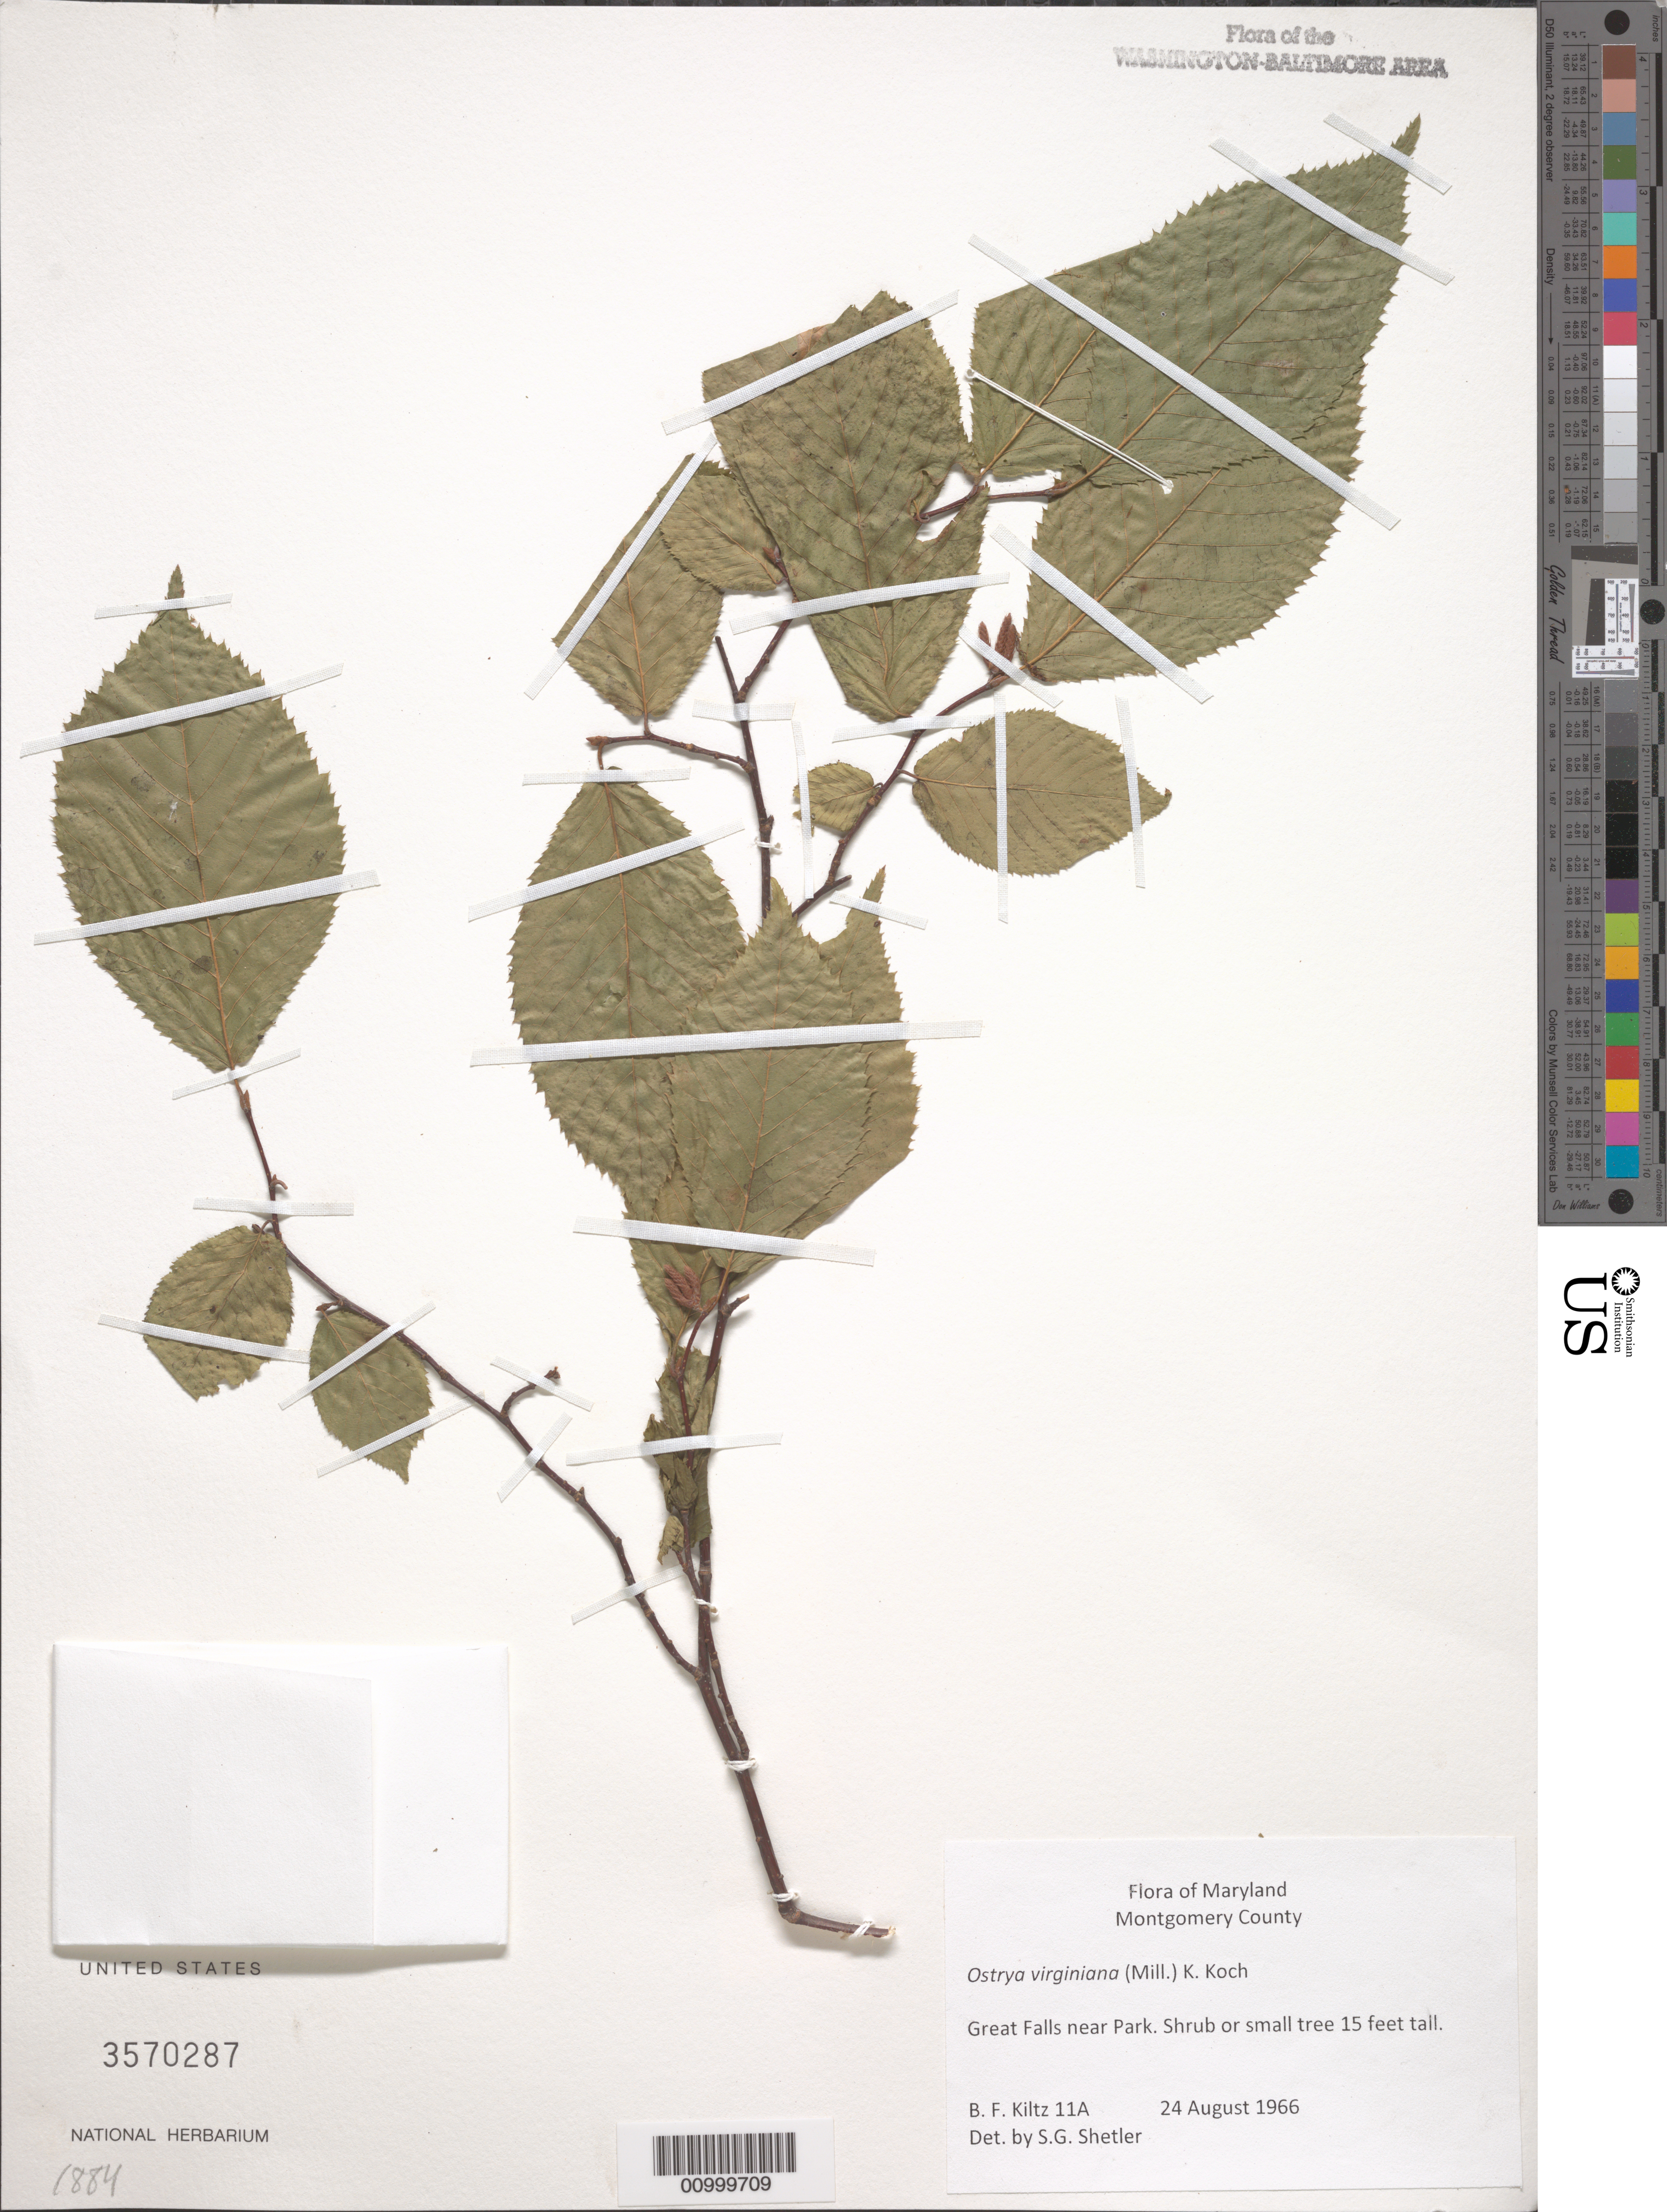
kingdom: Plantae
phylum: Tracheophyta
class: Magnoliopsida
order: Fagales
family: Betulaceae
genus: Ostrya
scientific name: Ostrya virginiana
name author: (Mill.) K. Koch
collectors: B. Kiltz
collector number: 11A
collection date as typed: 24 Aug 1966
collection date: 1966-08-24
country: United States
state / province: Maryland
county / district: Montgomery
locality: Great Falls near Park.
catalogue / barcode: US 3570287